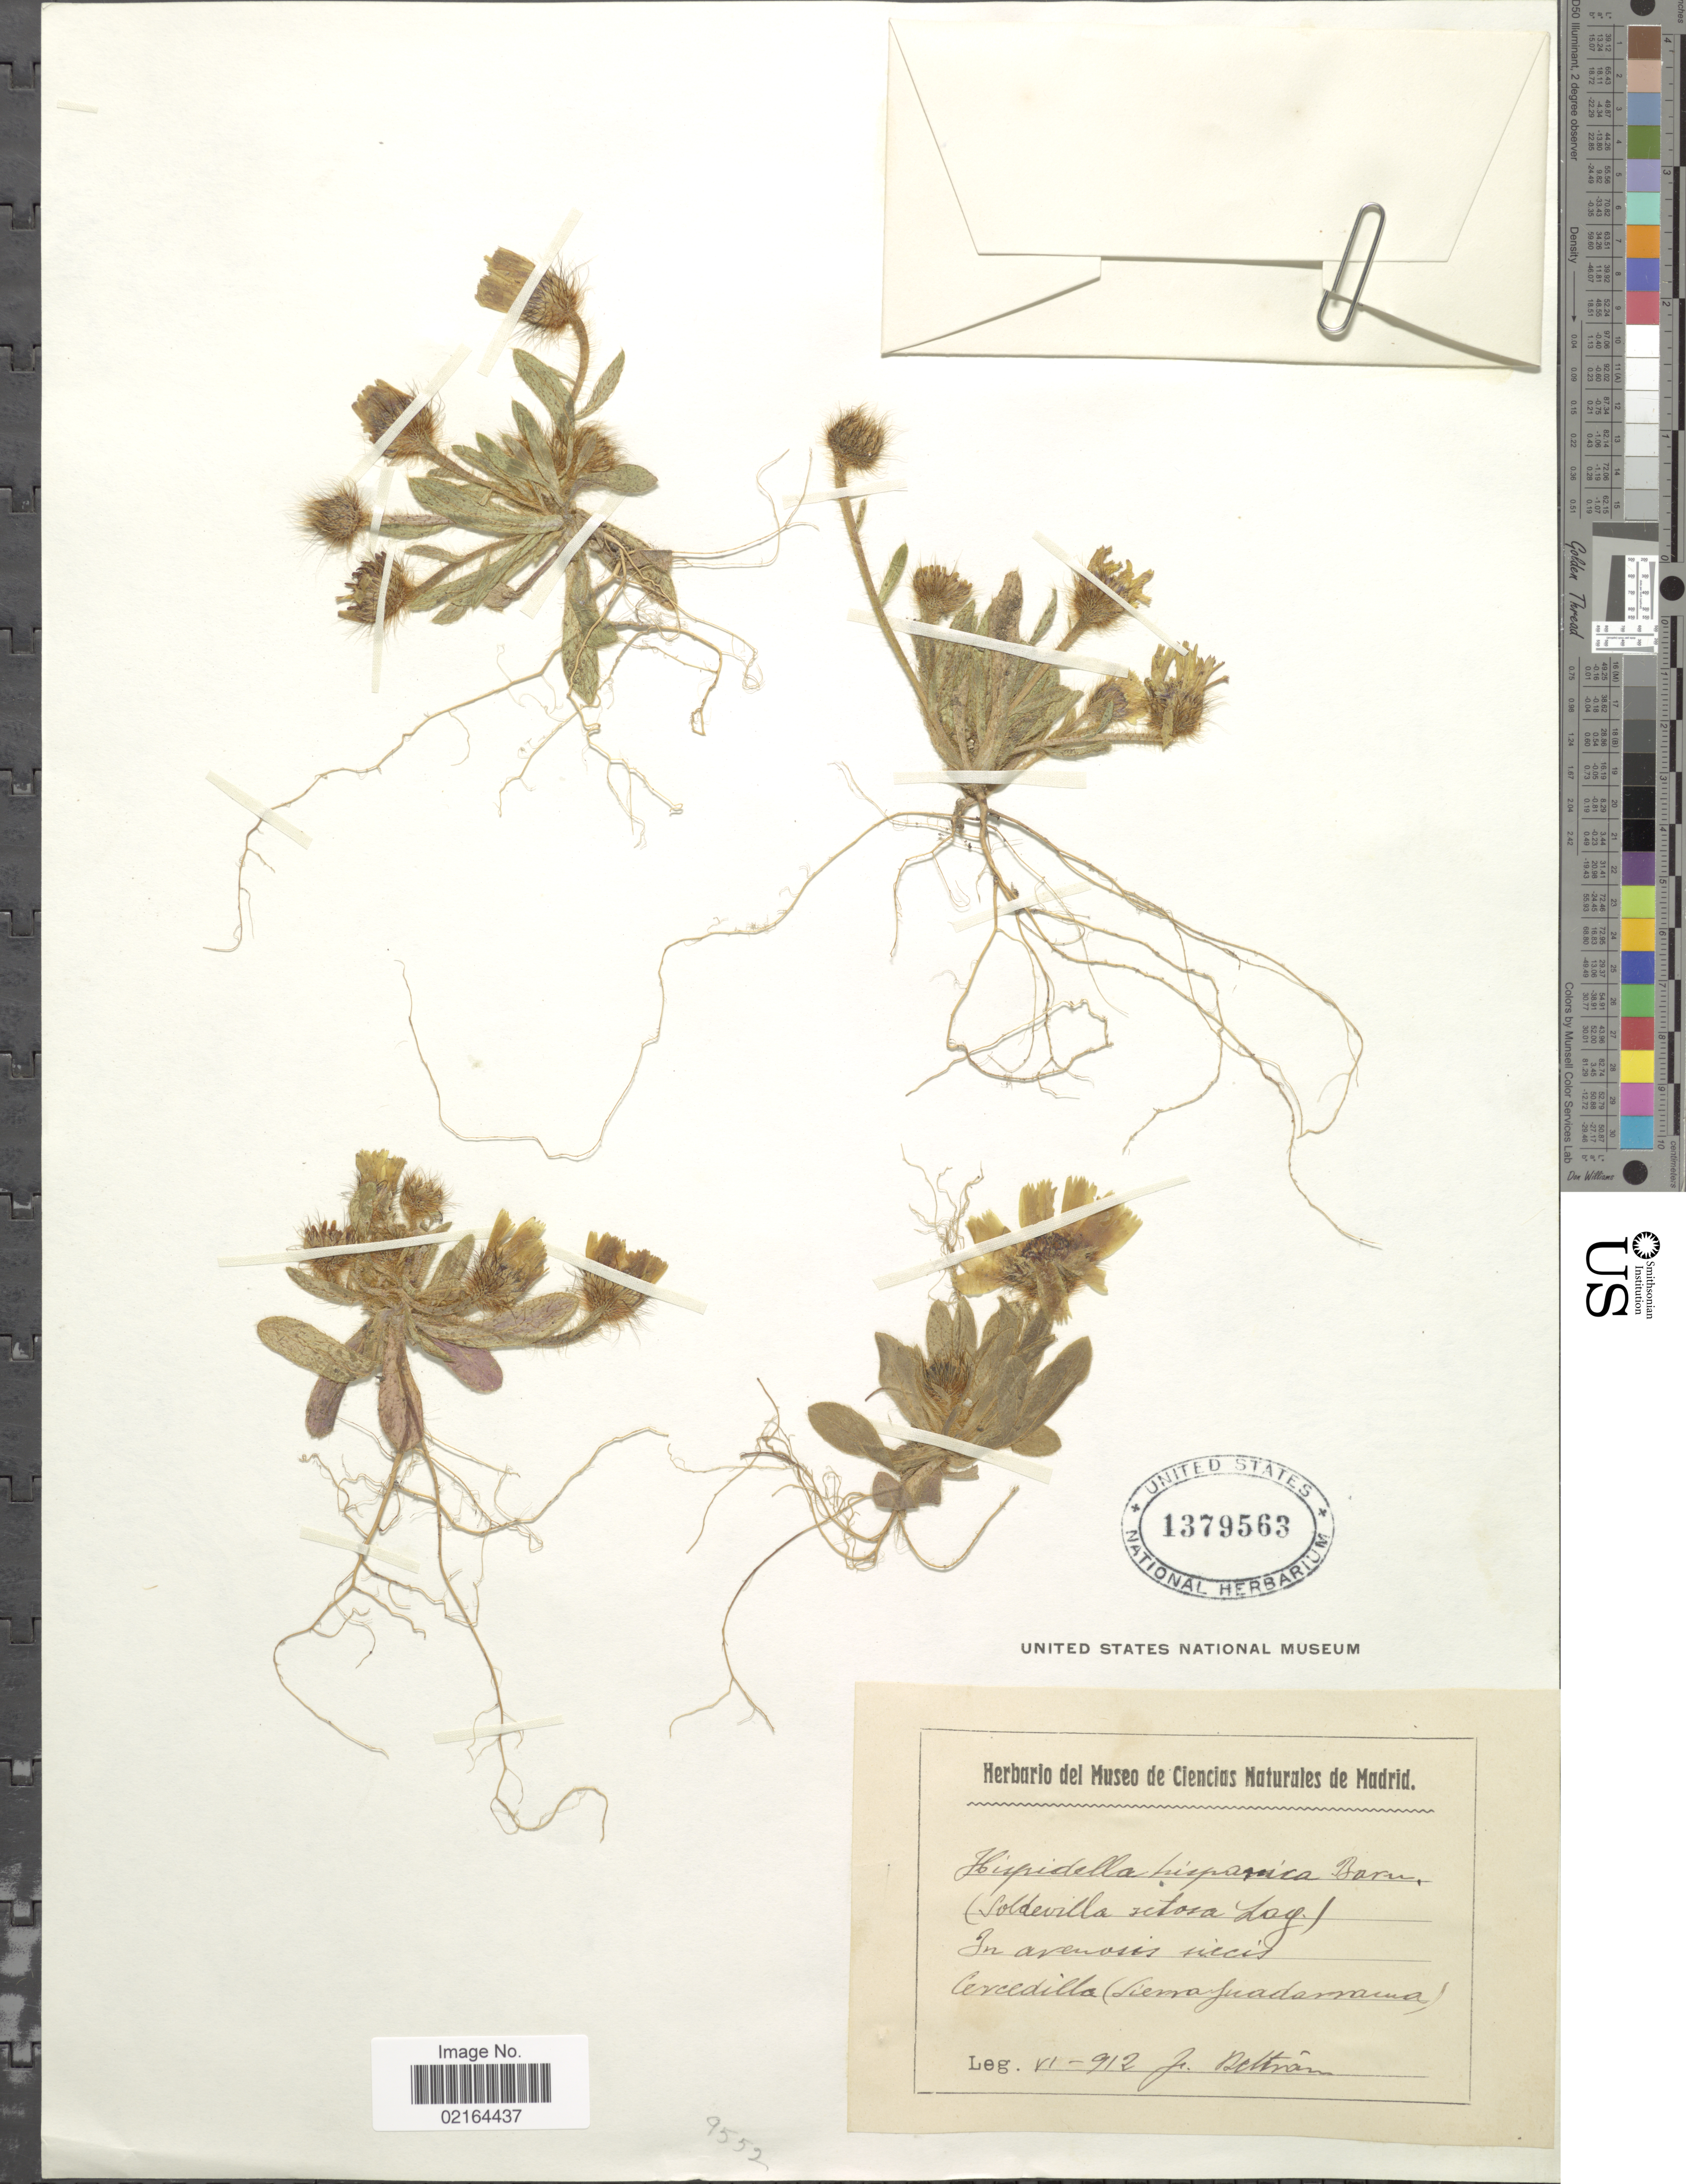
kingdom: Plantae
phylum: Tracheophyta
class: Magnoliopsida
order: Asterales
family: Asteraceae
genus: Hispidella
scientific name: Hispidella hispanica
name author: Lam.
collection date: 1912-06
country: Spain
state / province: Madrid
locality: In arenosis siiccis, Cercedilla (Sierra Guadarrama)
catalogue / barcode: US 1379563